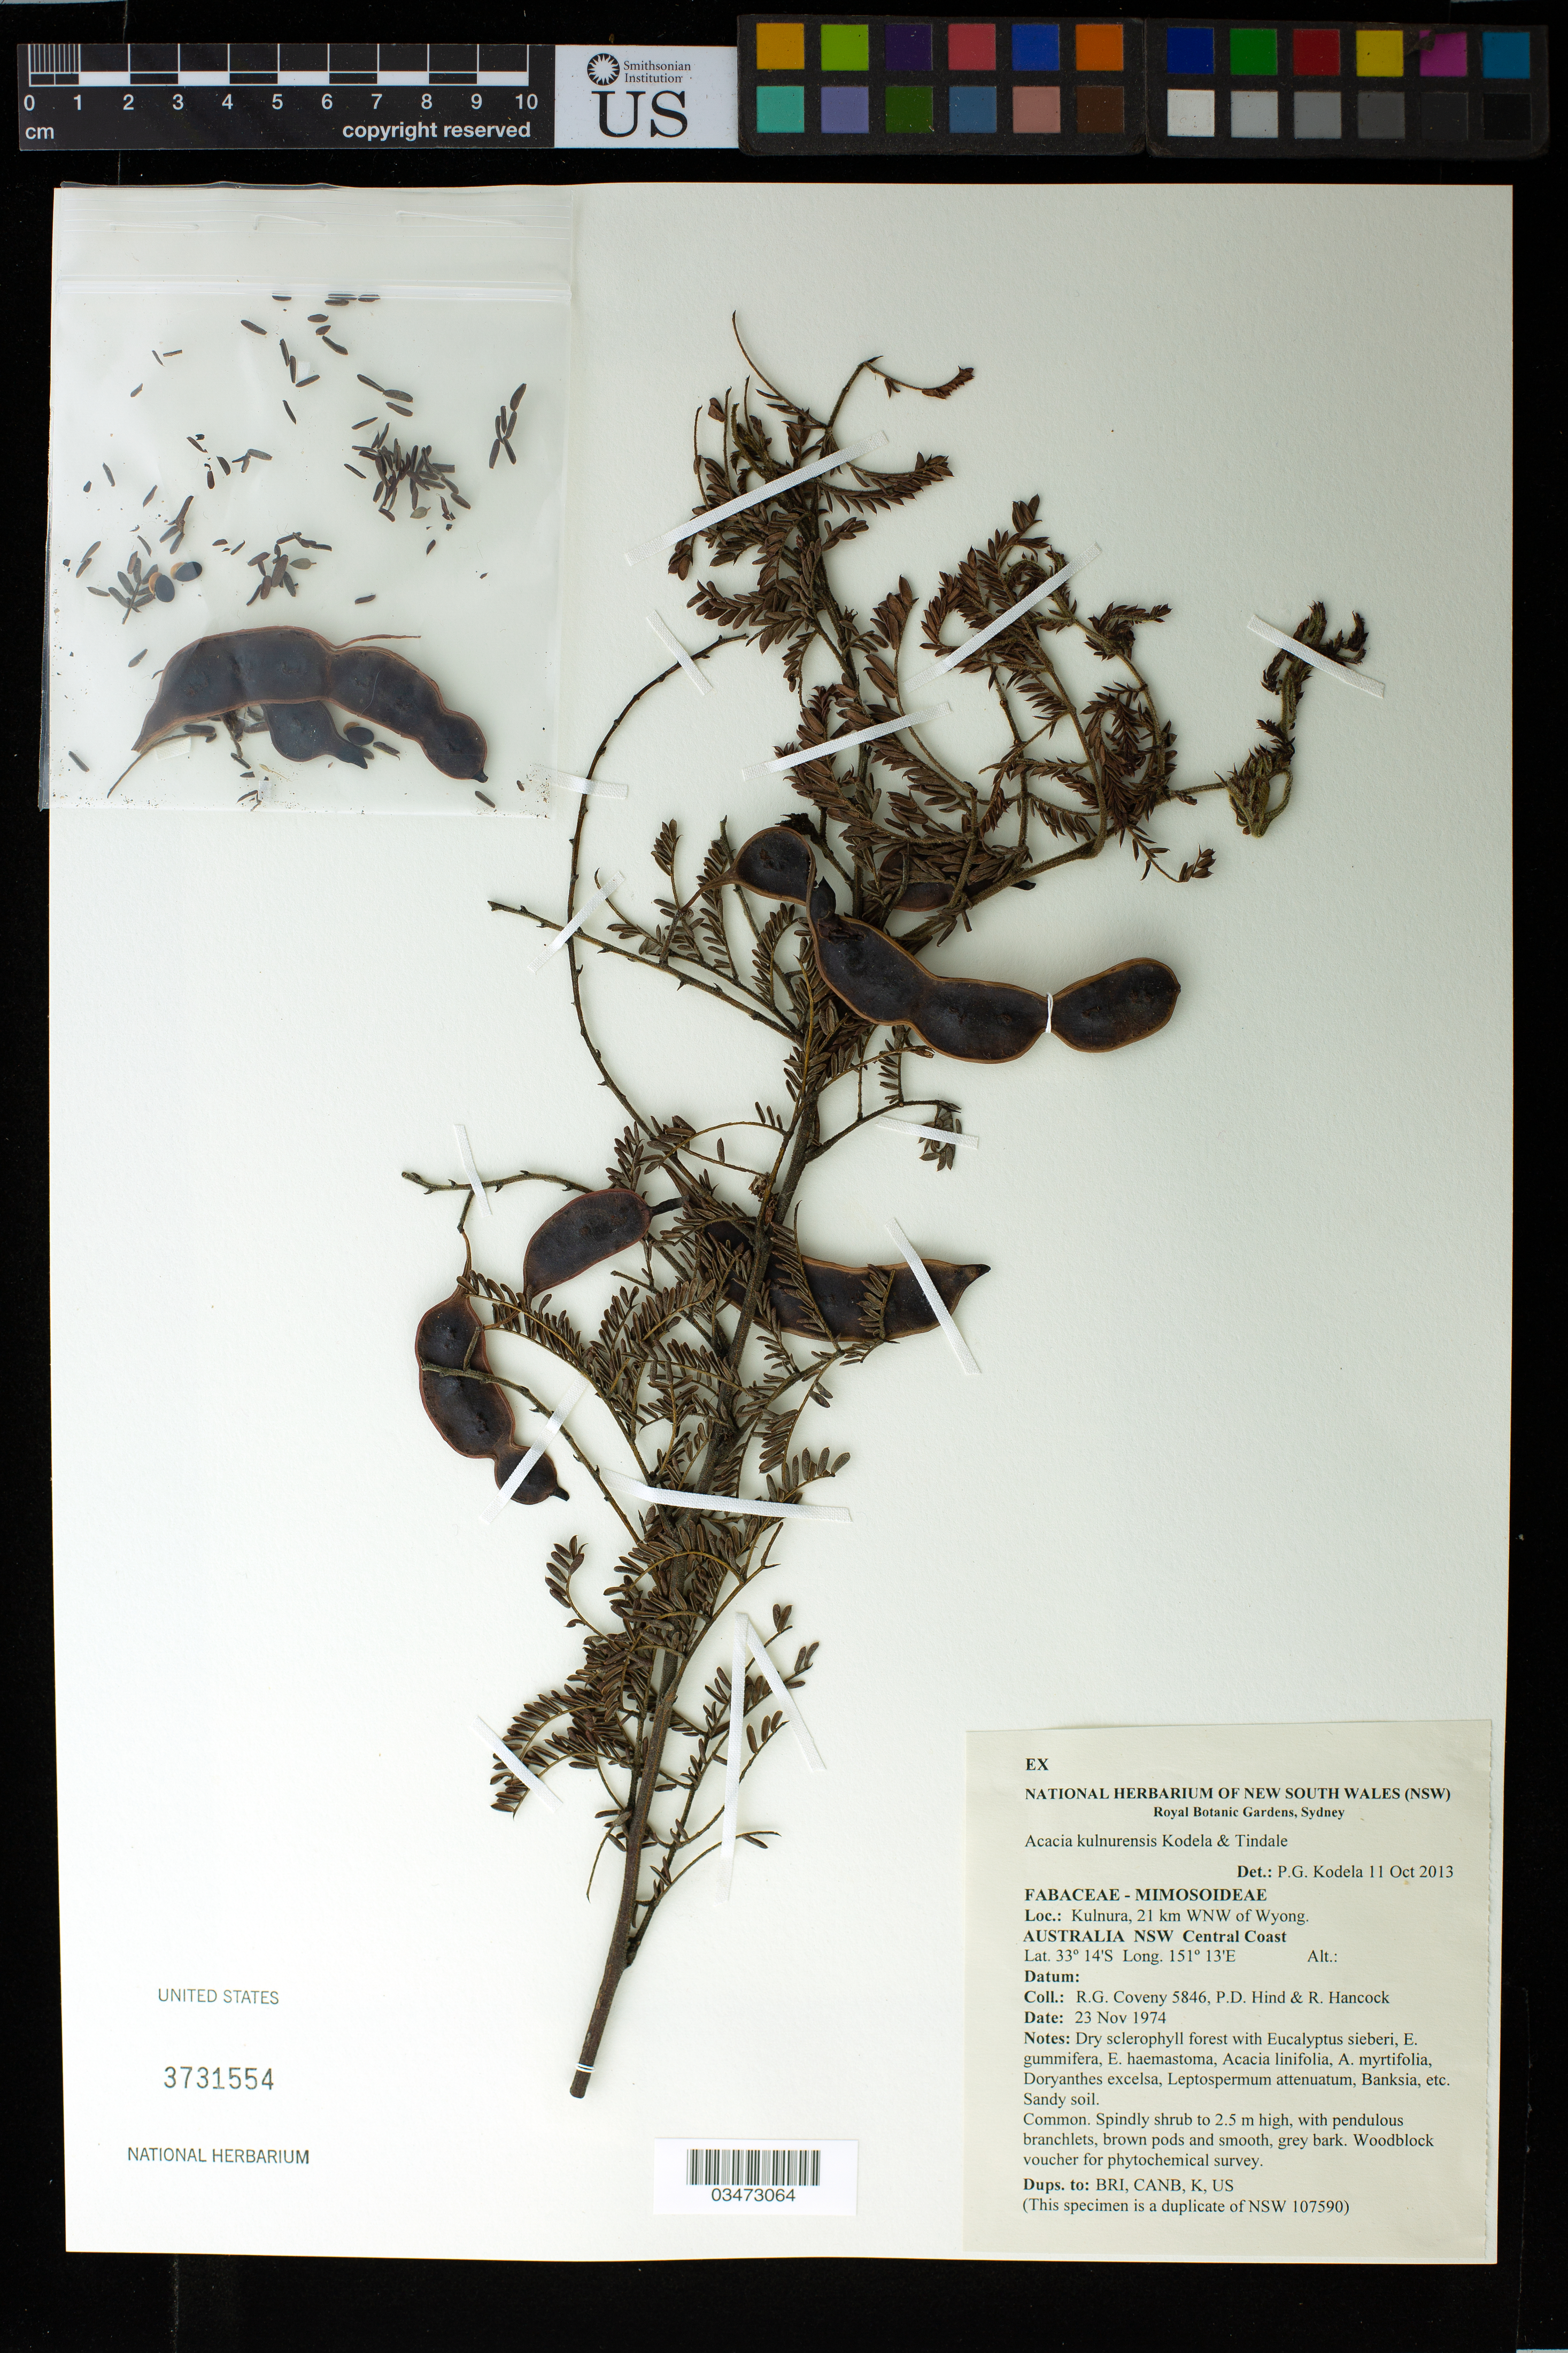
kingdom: Plantae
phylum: Tracheophyta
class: Magnoliopsida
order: Fabales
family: Fabaceae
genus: Acacia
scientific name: Acacia kulnurensis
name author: Kodela & Tindale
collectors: R. Coveny, P. Hind & R. Hancock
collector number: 5846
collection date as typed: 23 Nov 1974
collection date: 1974-11-23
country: Australia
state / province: New South Wales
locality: Kulnura, 21 km WNW of Wyong.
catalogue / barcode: US 3731554